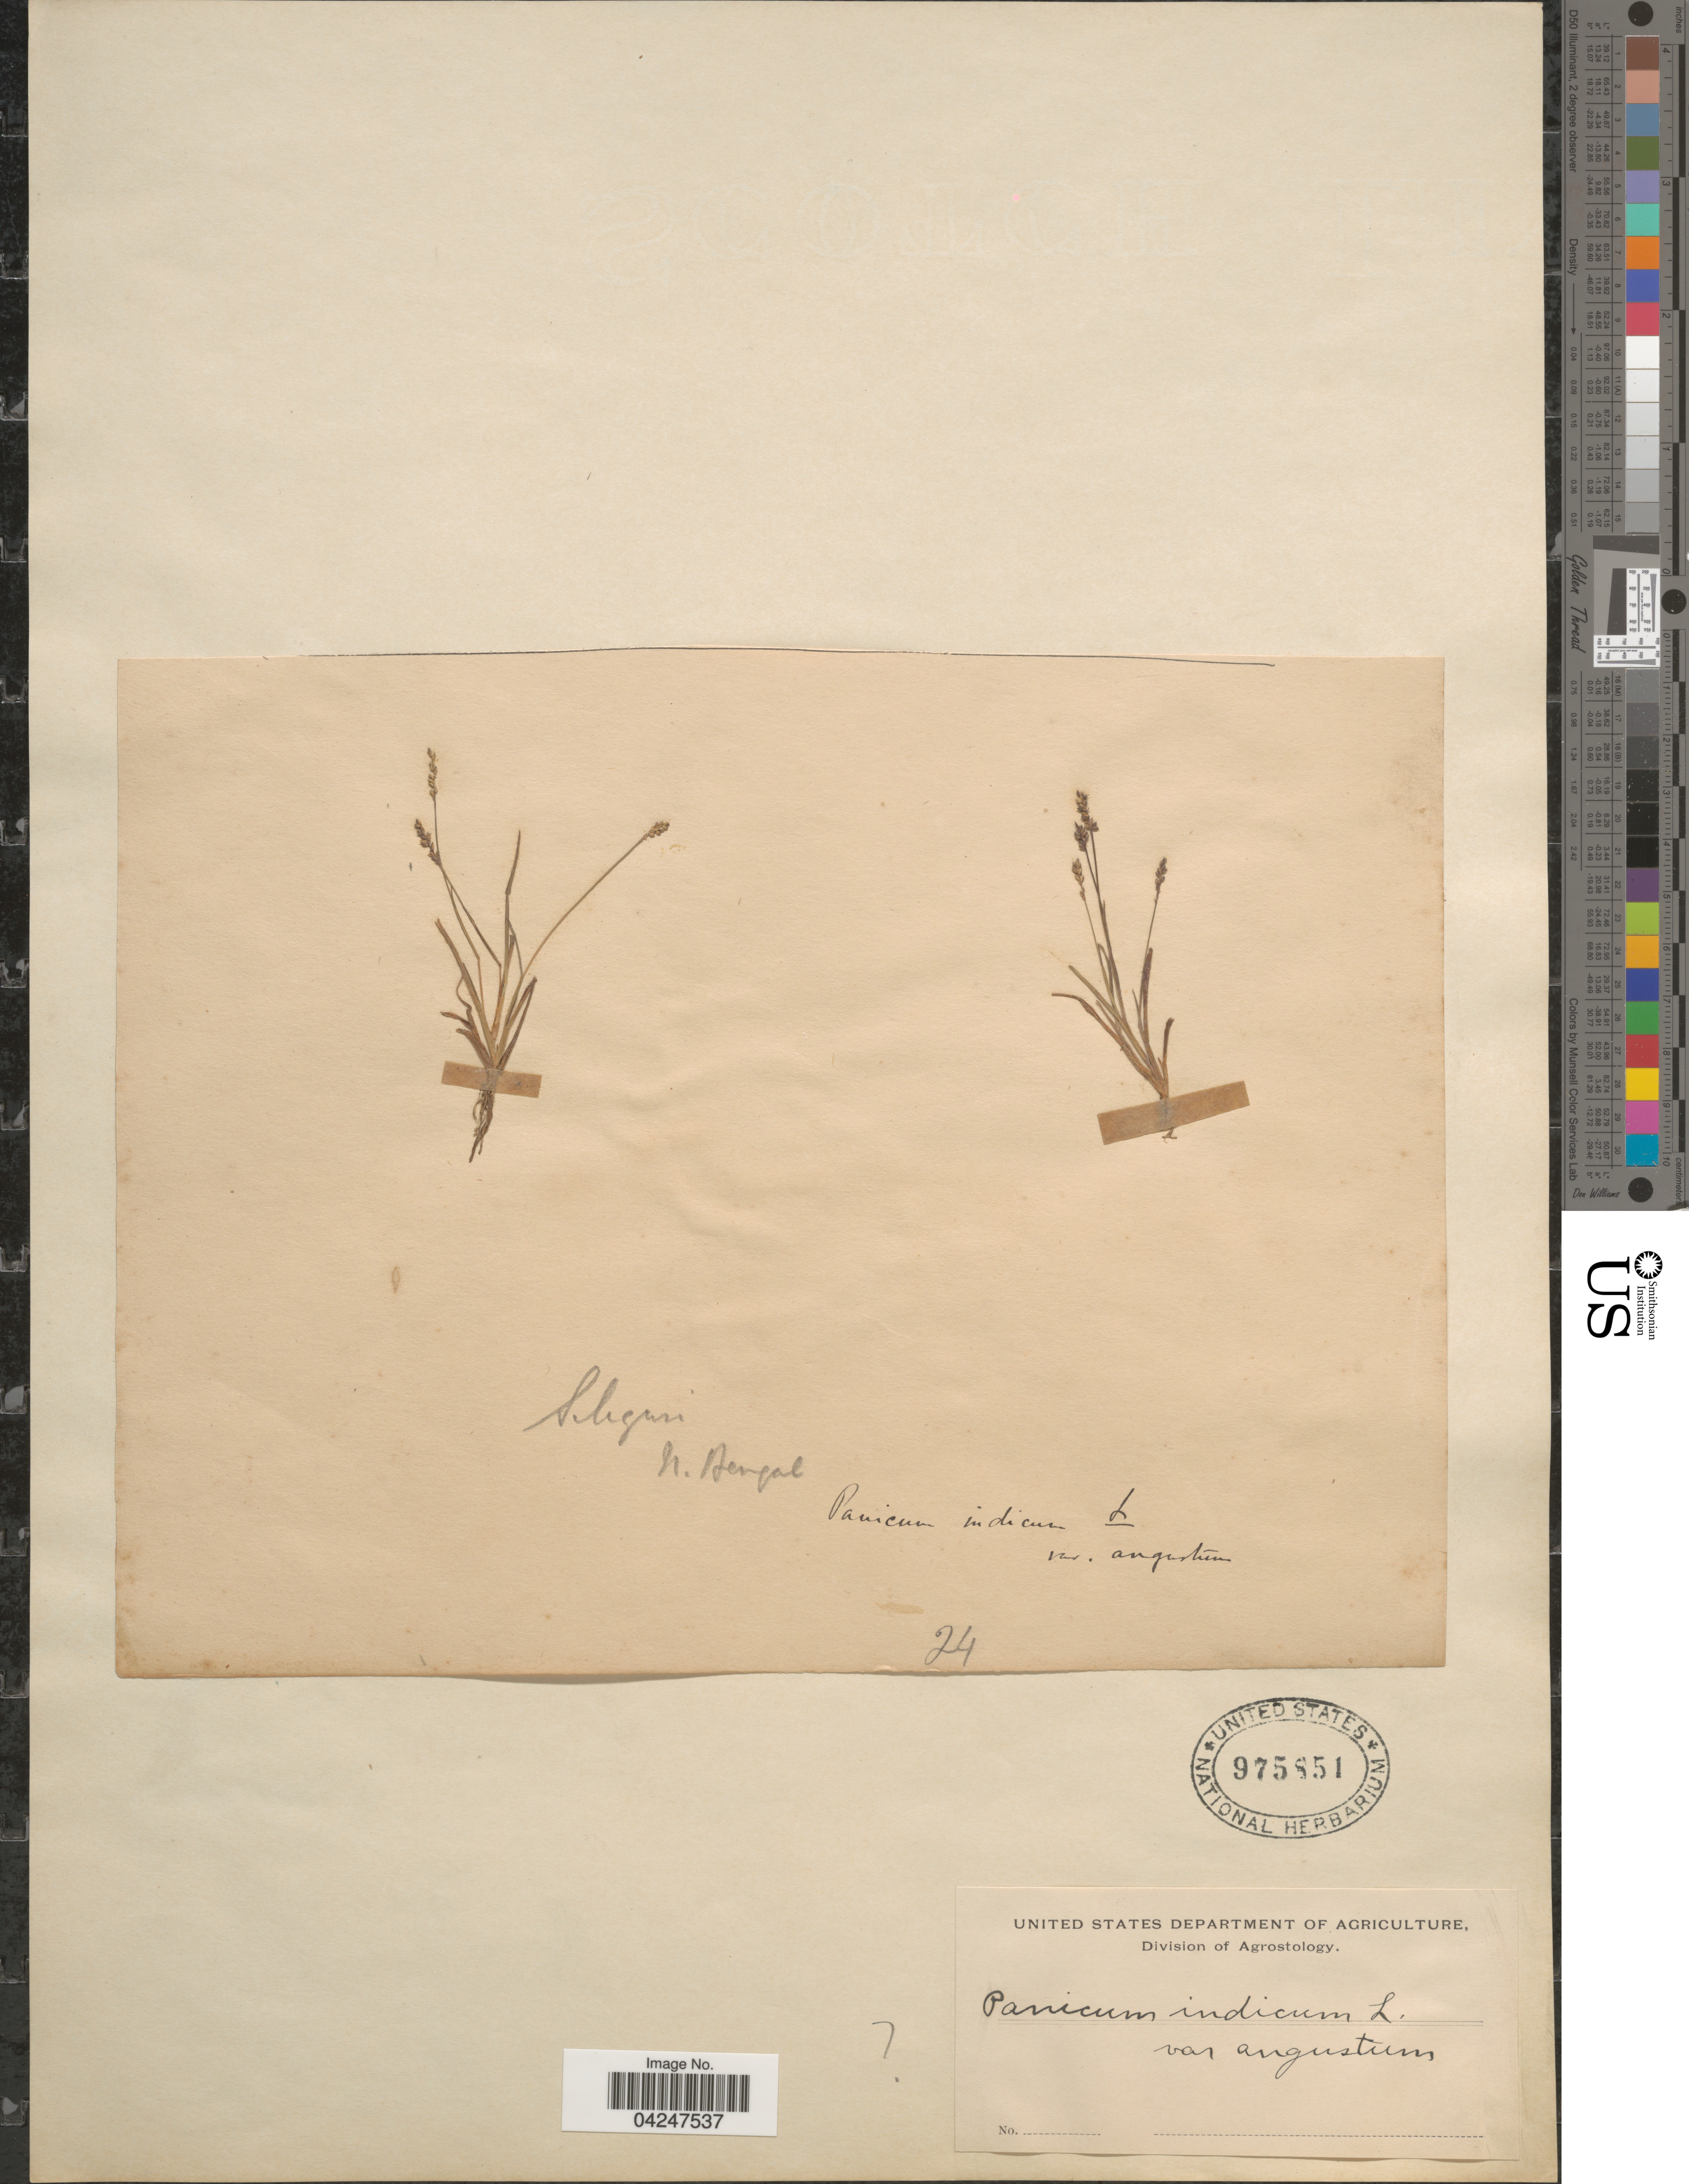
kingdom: Plantae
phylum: Tracheophyta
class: Liliopsida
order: Poales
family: Poaceae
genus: Sacciolepis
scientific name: Sacciolepis myosuroides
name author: (R. Br.) Chase ex E.G. Camus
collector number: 24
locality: [illegible text]. N. Bengal.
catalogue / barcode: US 975851